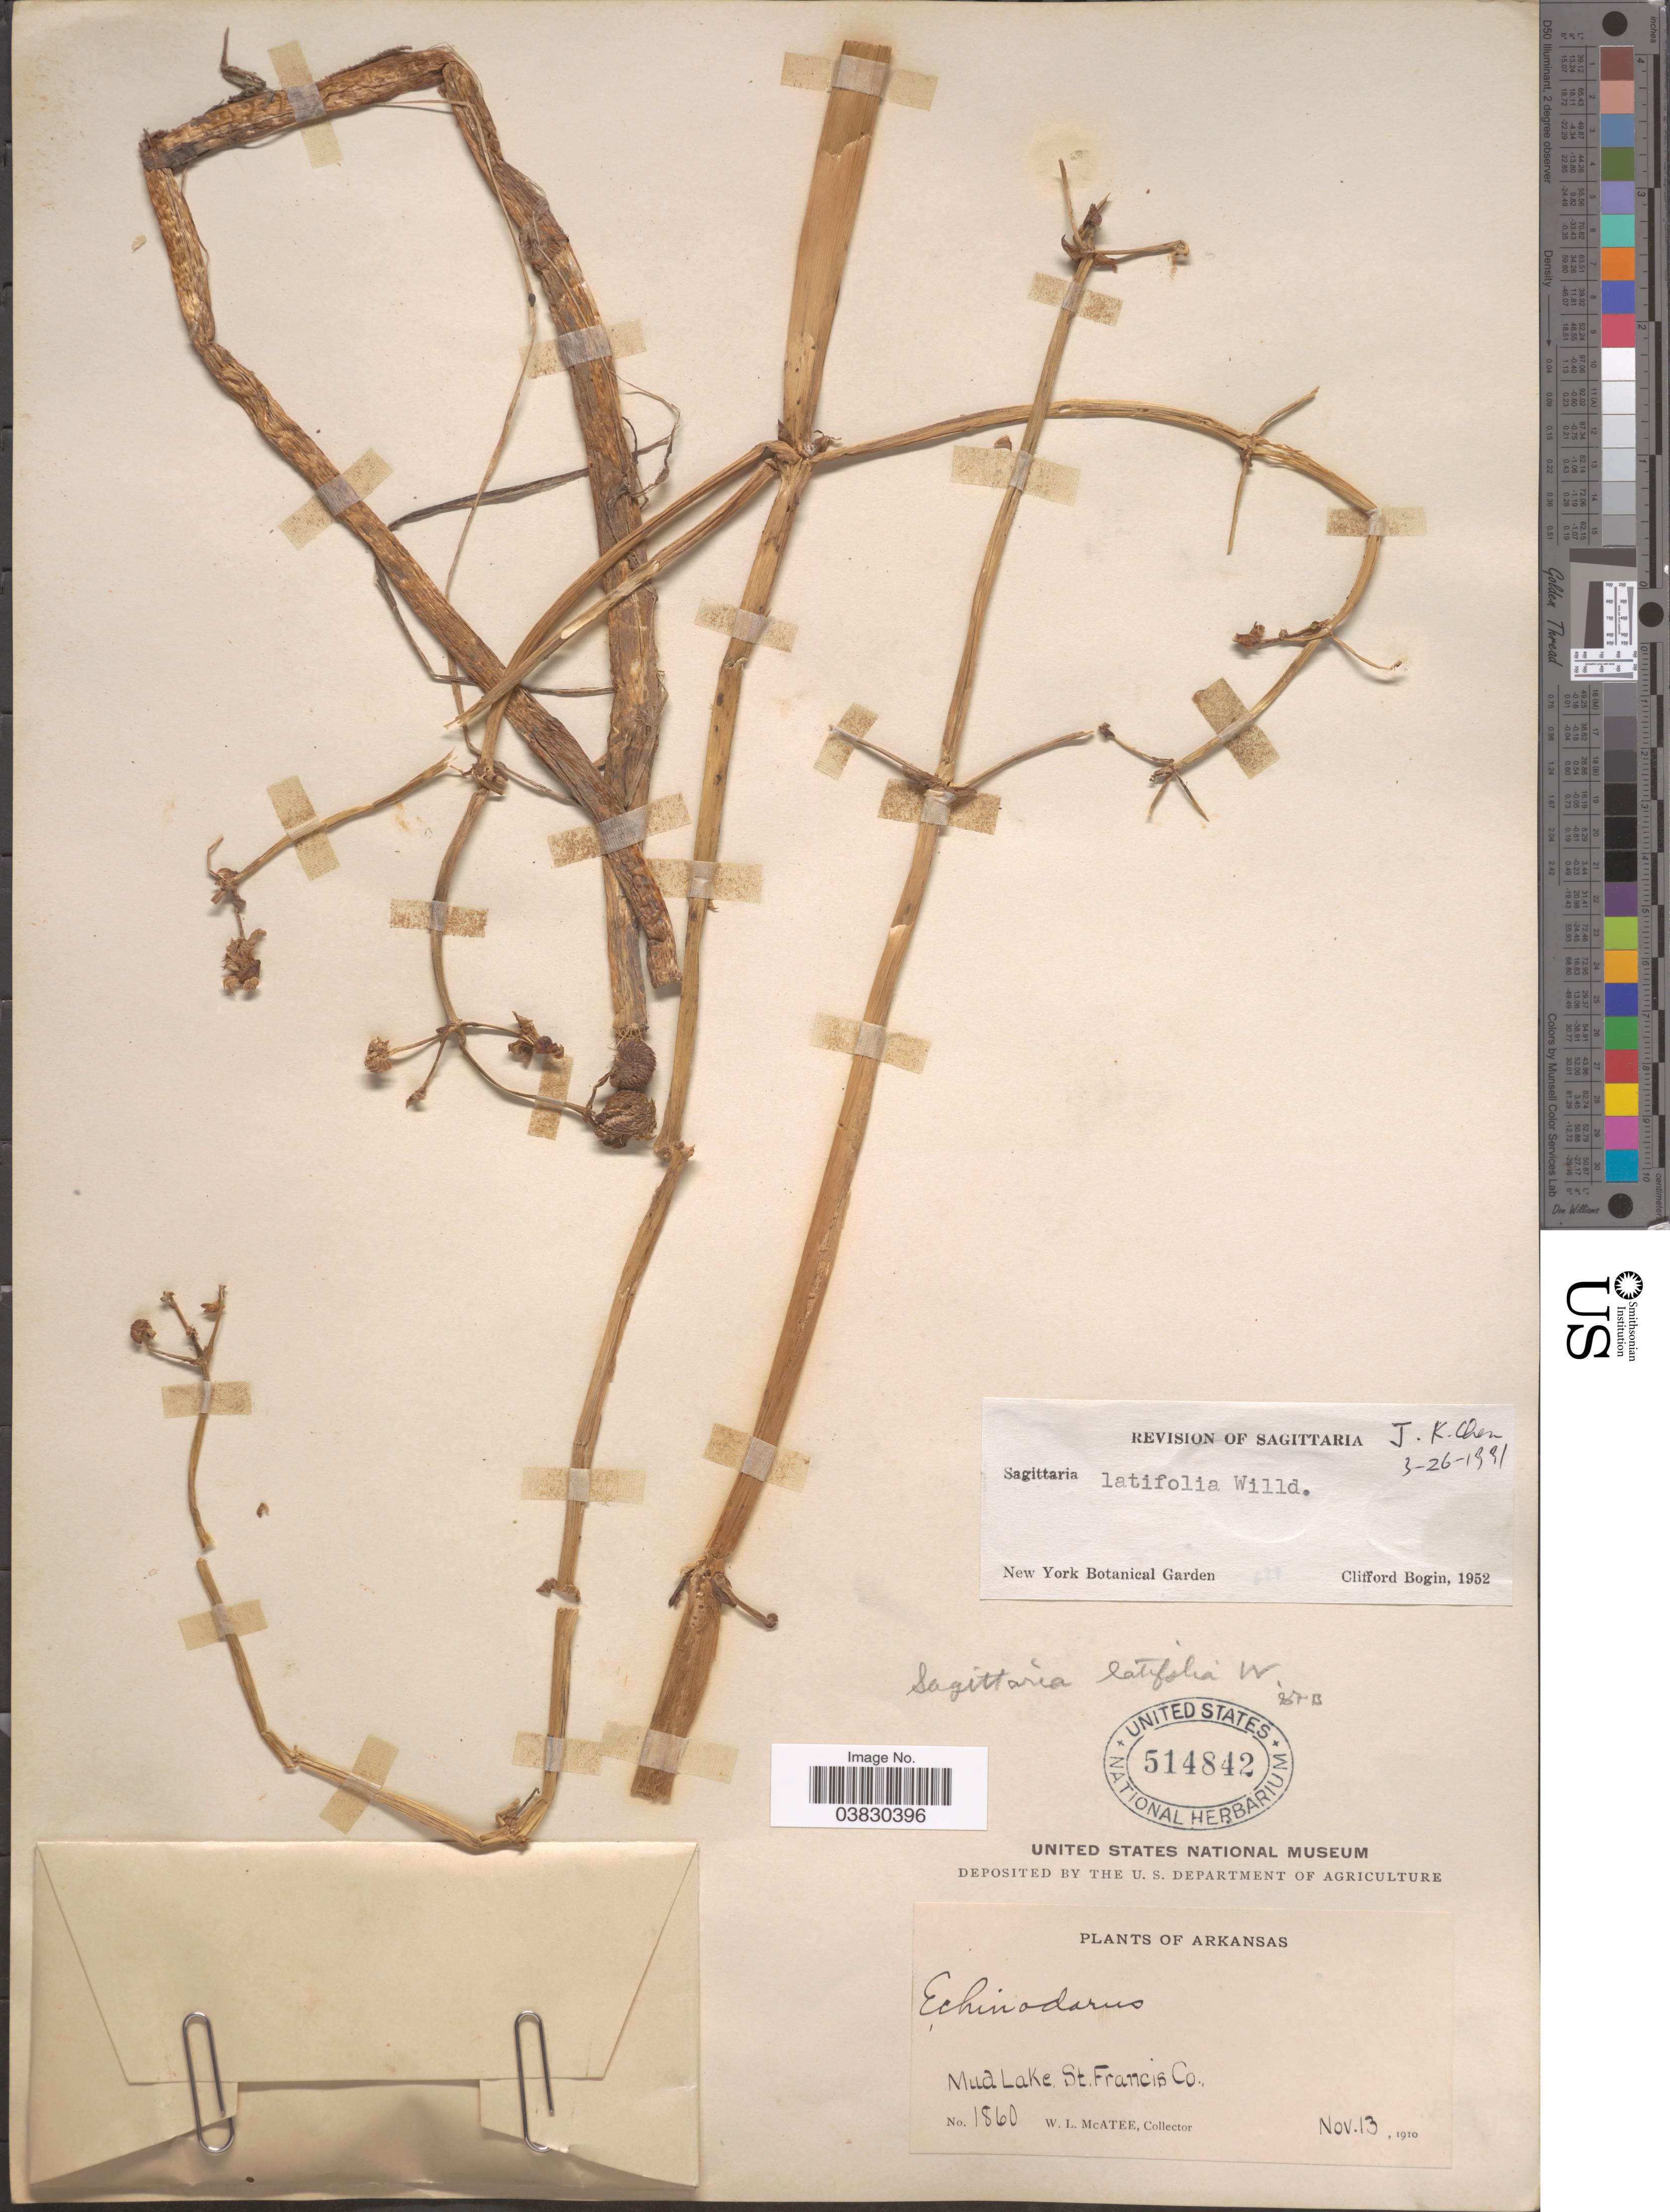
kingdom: Plantae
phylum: Tracheophyta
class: Liliopsida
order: Alismatales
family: Alismataceae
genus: Sagittaria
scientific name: Sagittaria variabilis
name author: Englem. ex A. Gray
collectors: W. McAtee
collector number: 1860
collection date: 1910-11-13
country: United States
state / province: Arkansas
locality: Mud Lake, St. Francis Co.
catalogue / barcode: US 514842